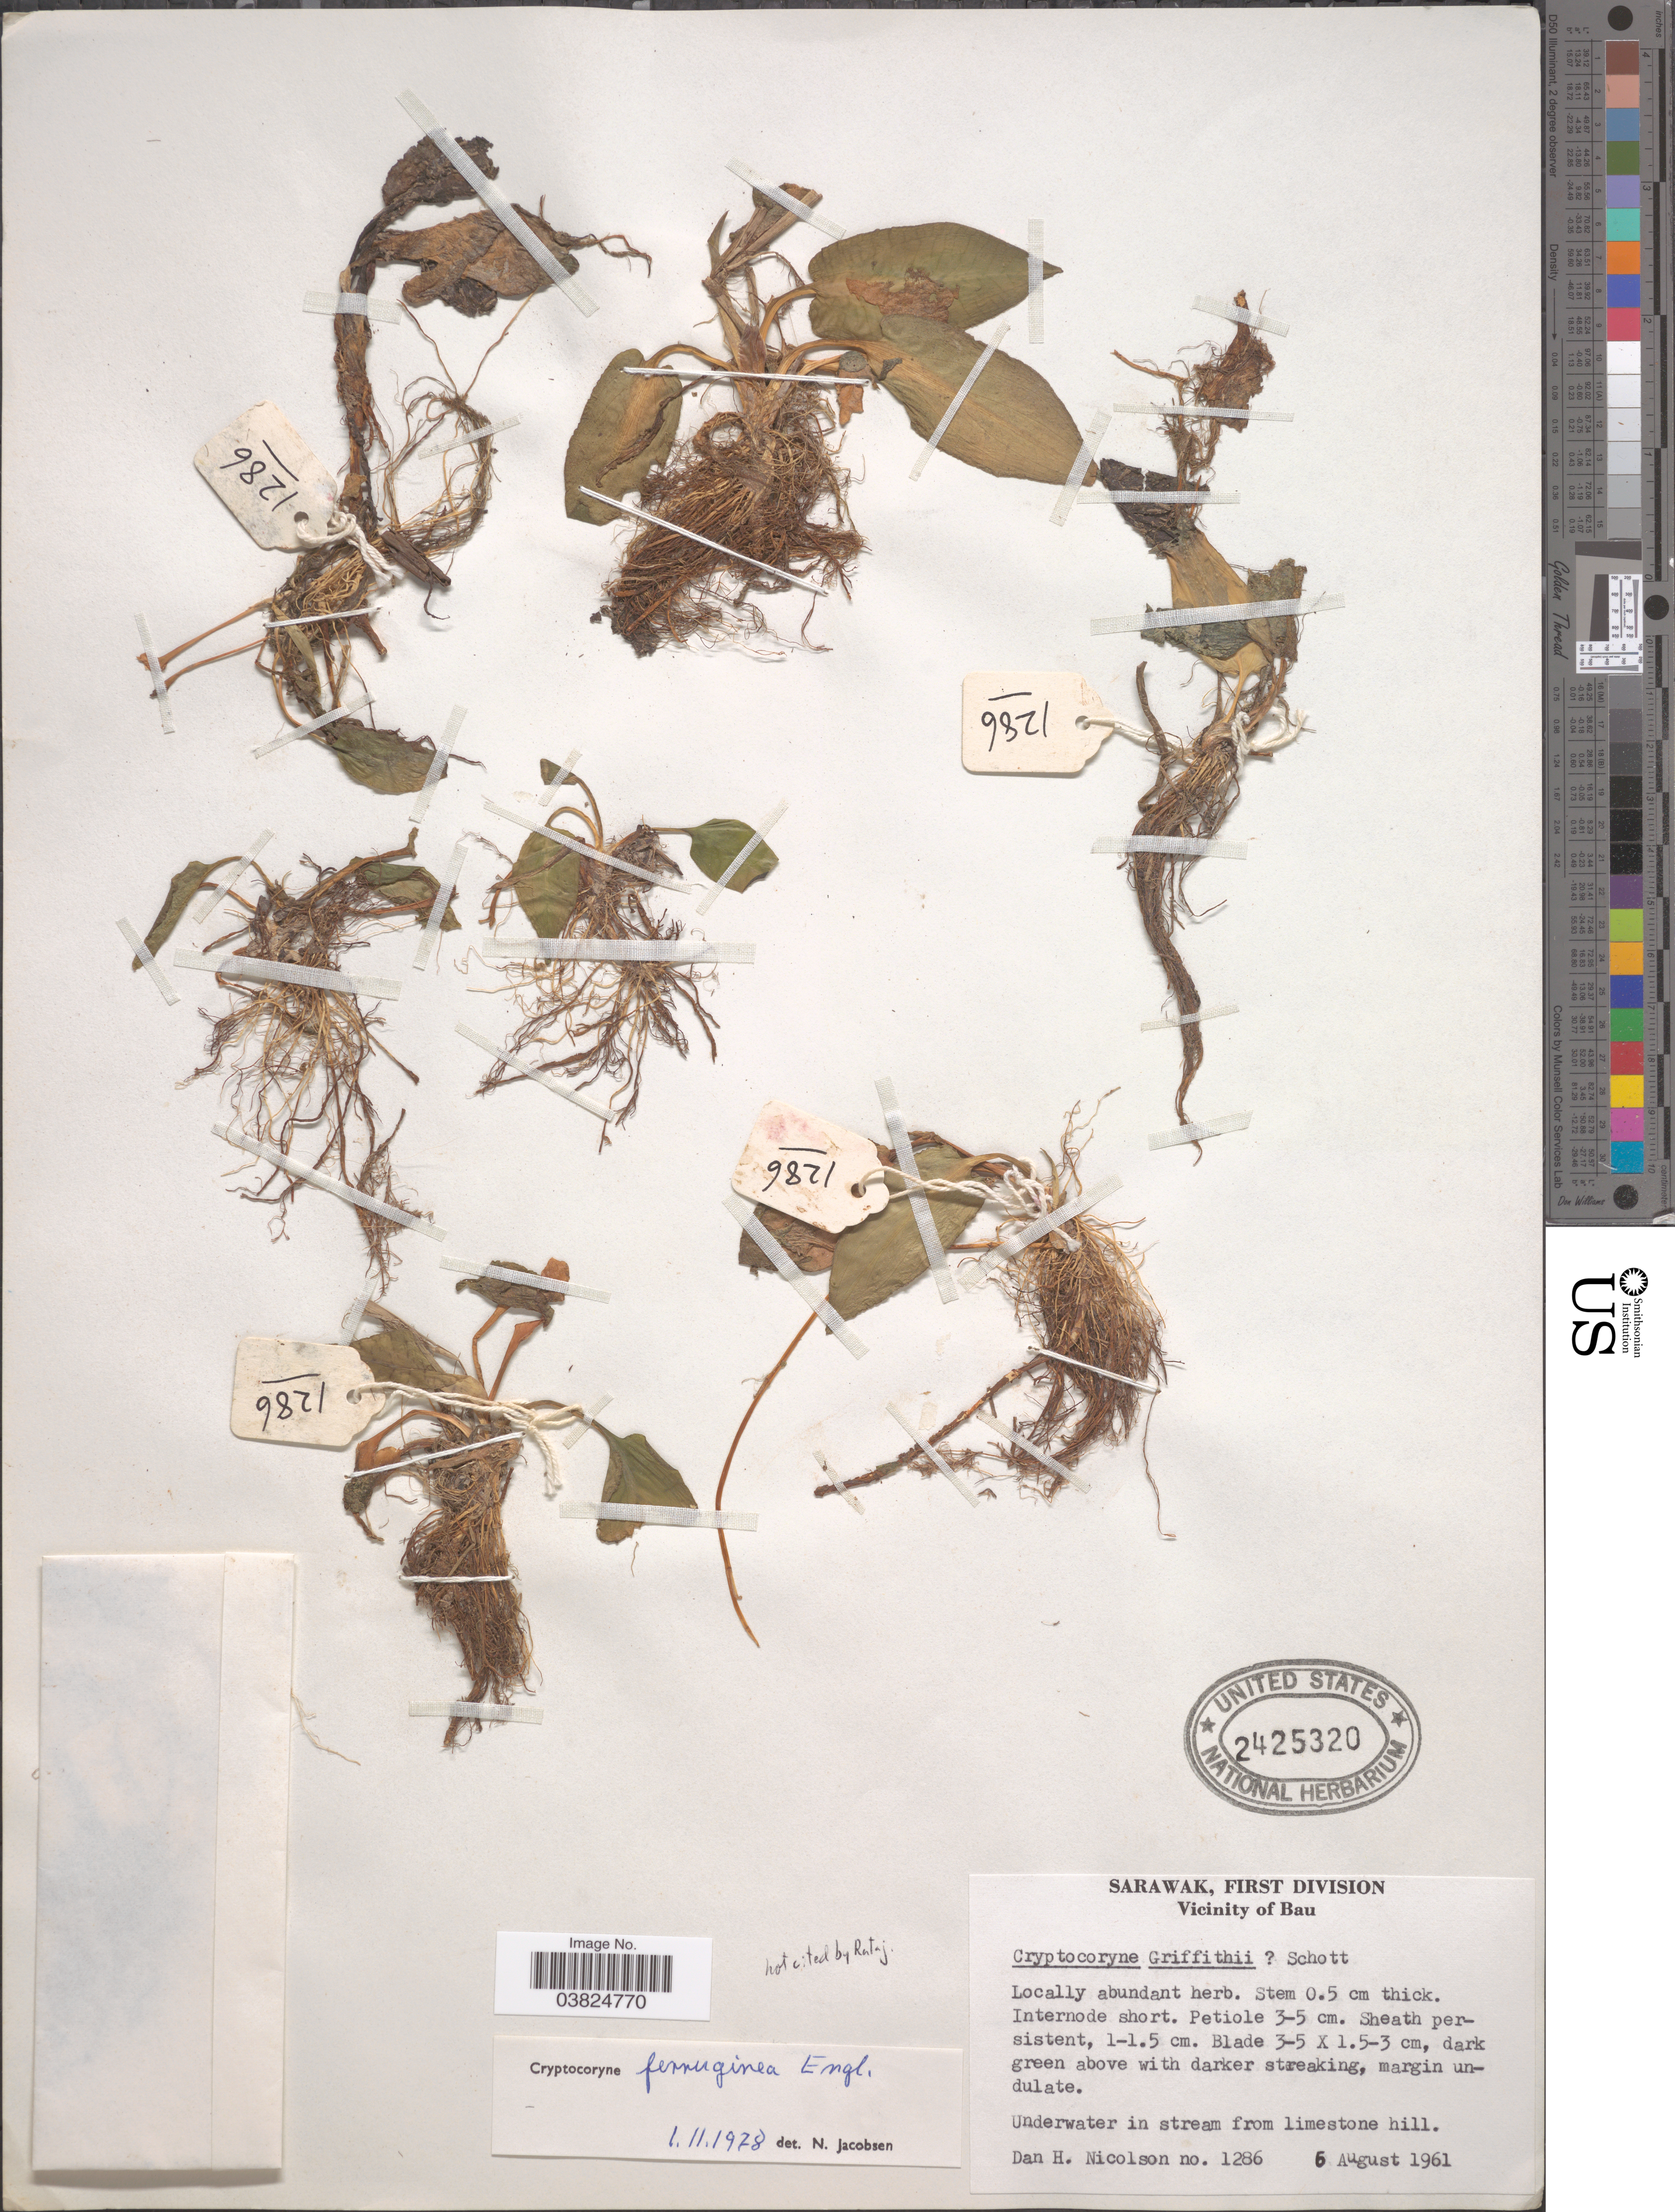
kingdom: Plantae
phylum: Tracheophyta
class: Liliopsida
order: Alismatales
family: Araceae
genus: Cryptocoryne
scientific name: Cryptocoryne ferruginea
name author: Engl.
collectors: D. H. Nicolson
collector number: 1286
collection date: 1961-08-06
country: Malaysia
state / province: Sarawak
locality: First Division. Vicinity of Bau.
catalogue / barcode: US 2425320